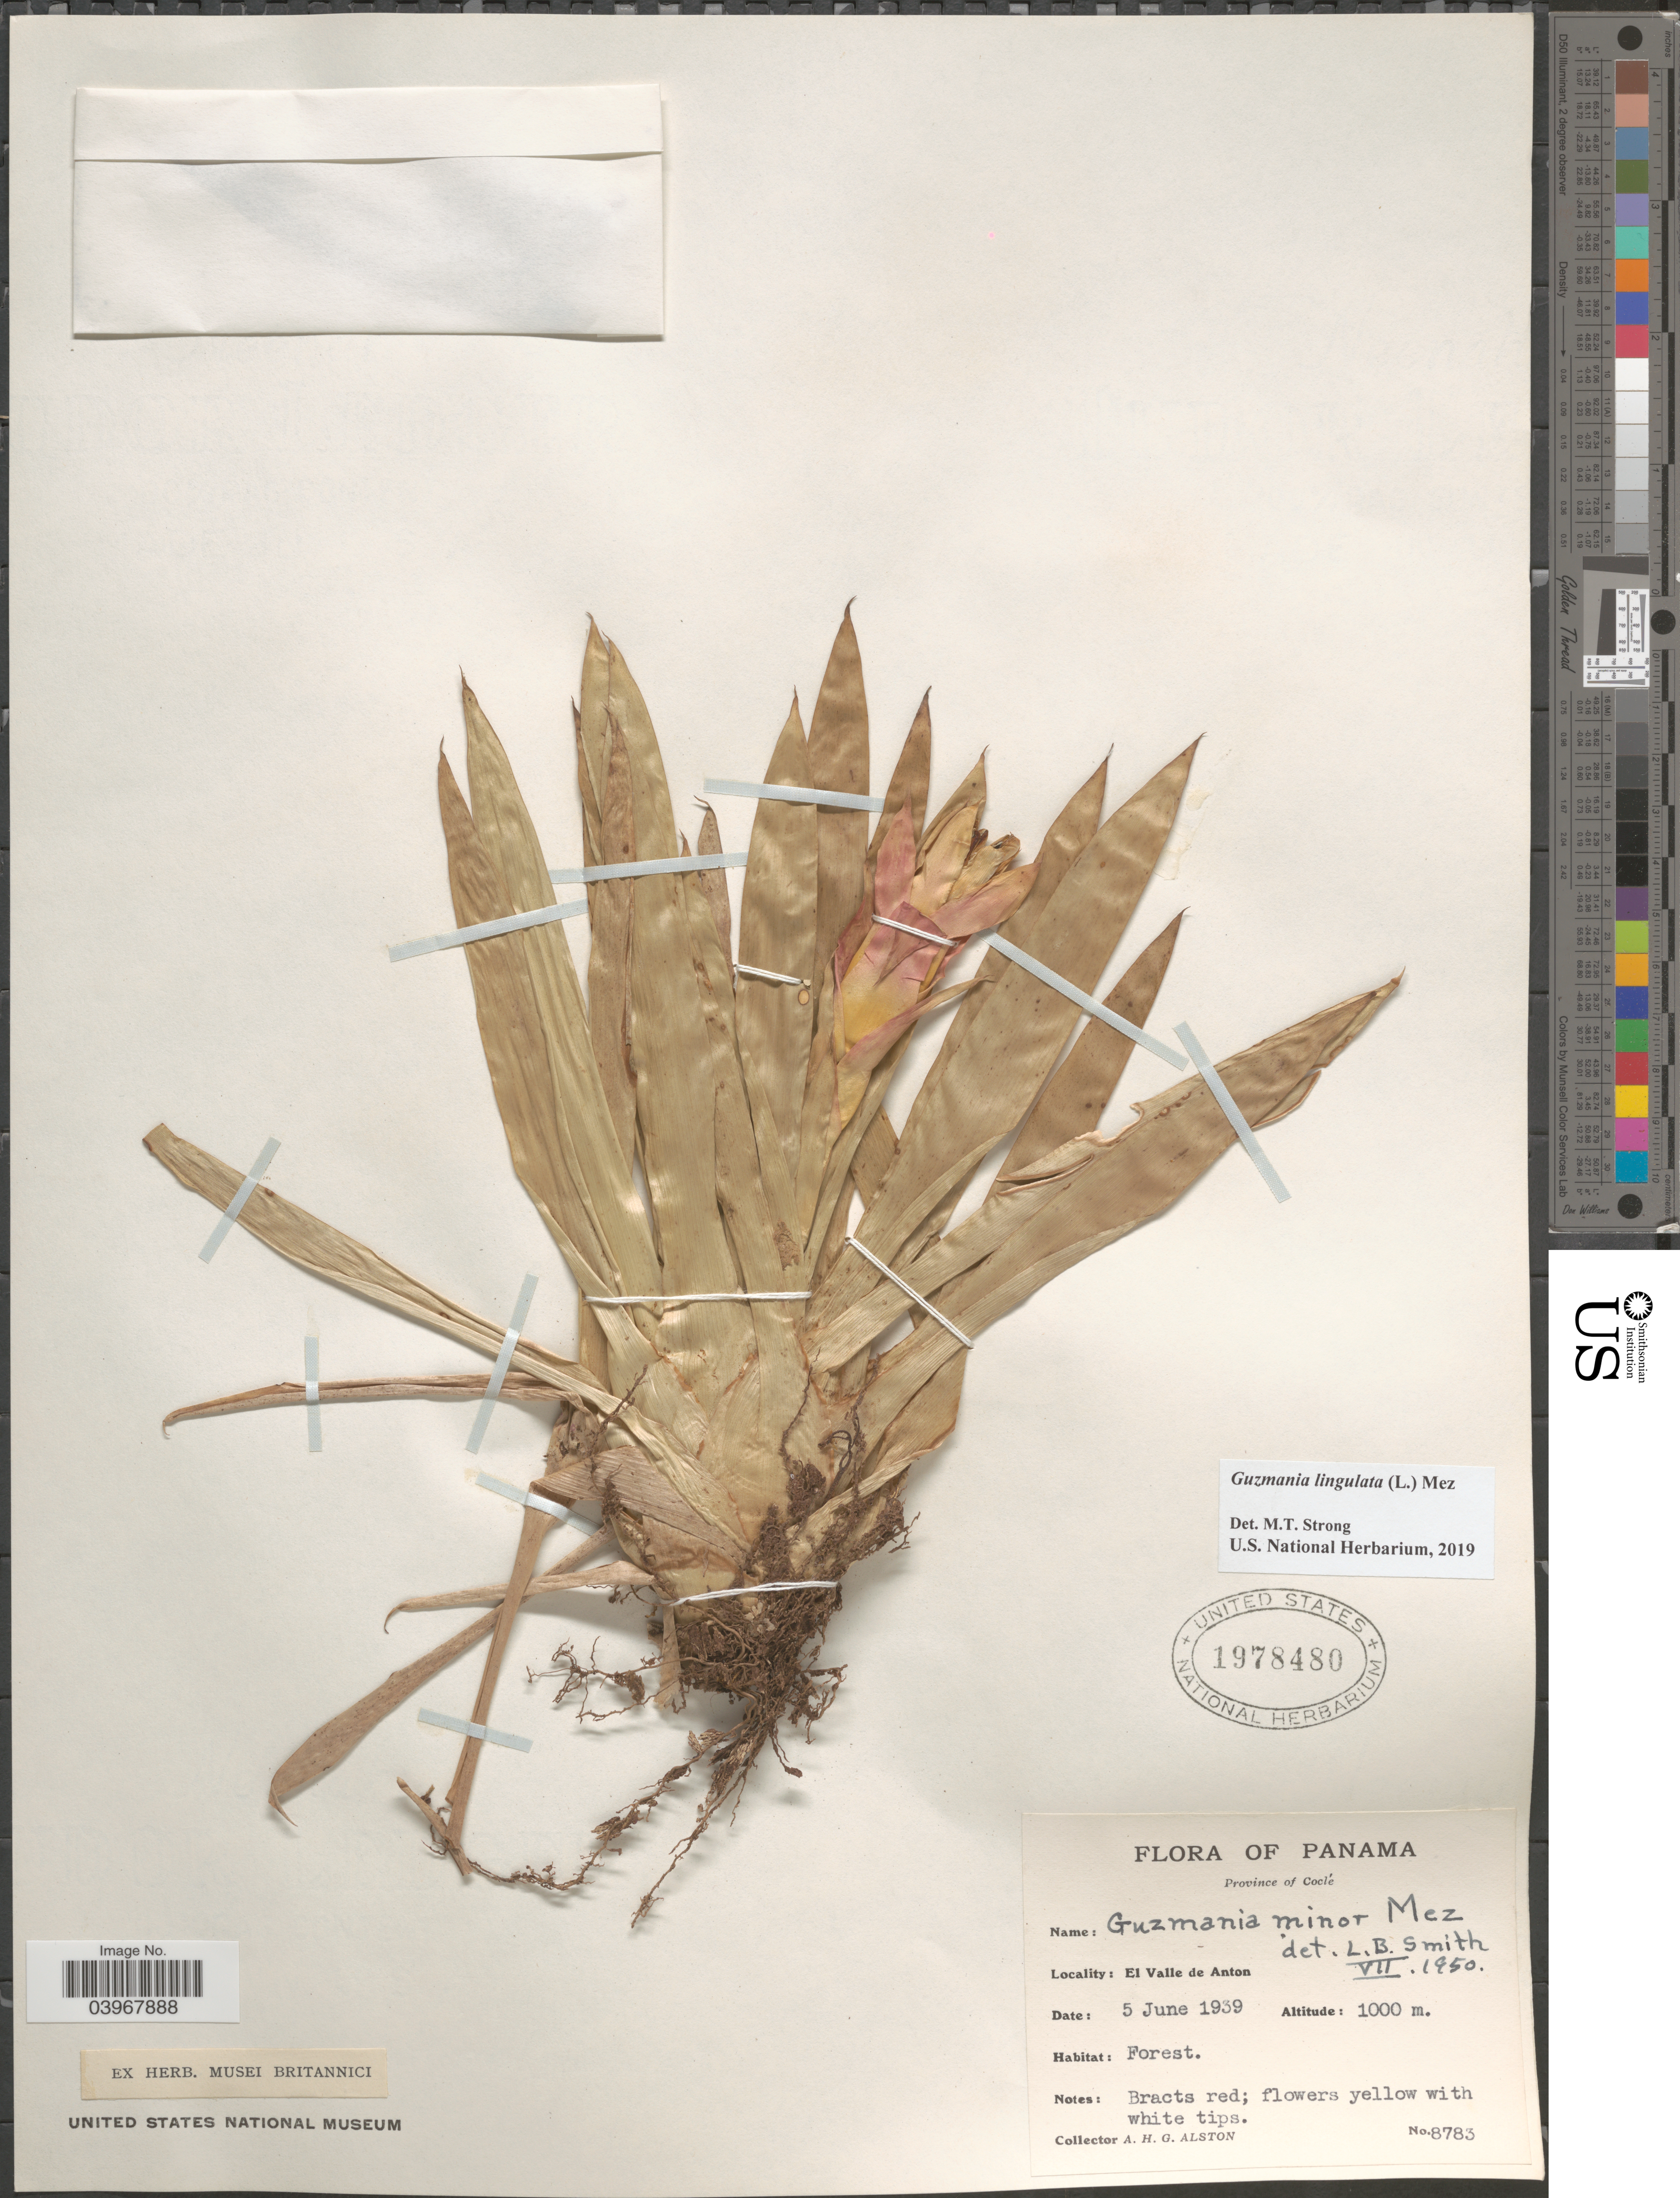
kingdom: Plantae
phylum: Tracheophyta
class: Liliopsida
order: Poales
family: Bromeliaceae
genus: Guzmania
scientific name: Guzmania lingulata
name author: (L.) Mez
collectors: A. H. Alston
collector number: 8783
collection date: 1939-06-05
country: Panama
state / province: Cocle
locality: El Valle de Anton.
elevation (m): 1000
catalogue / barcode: US 1978480